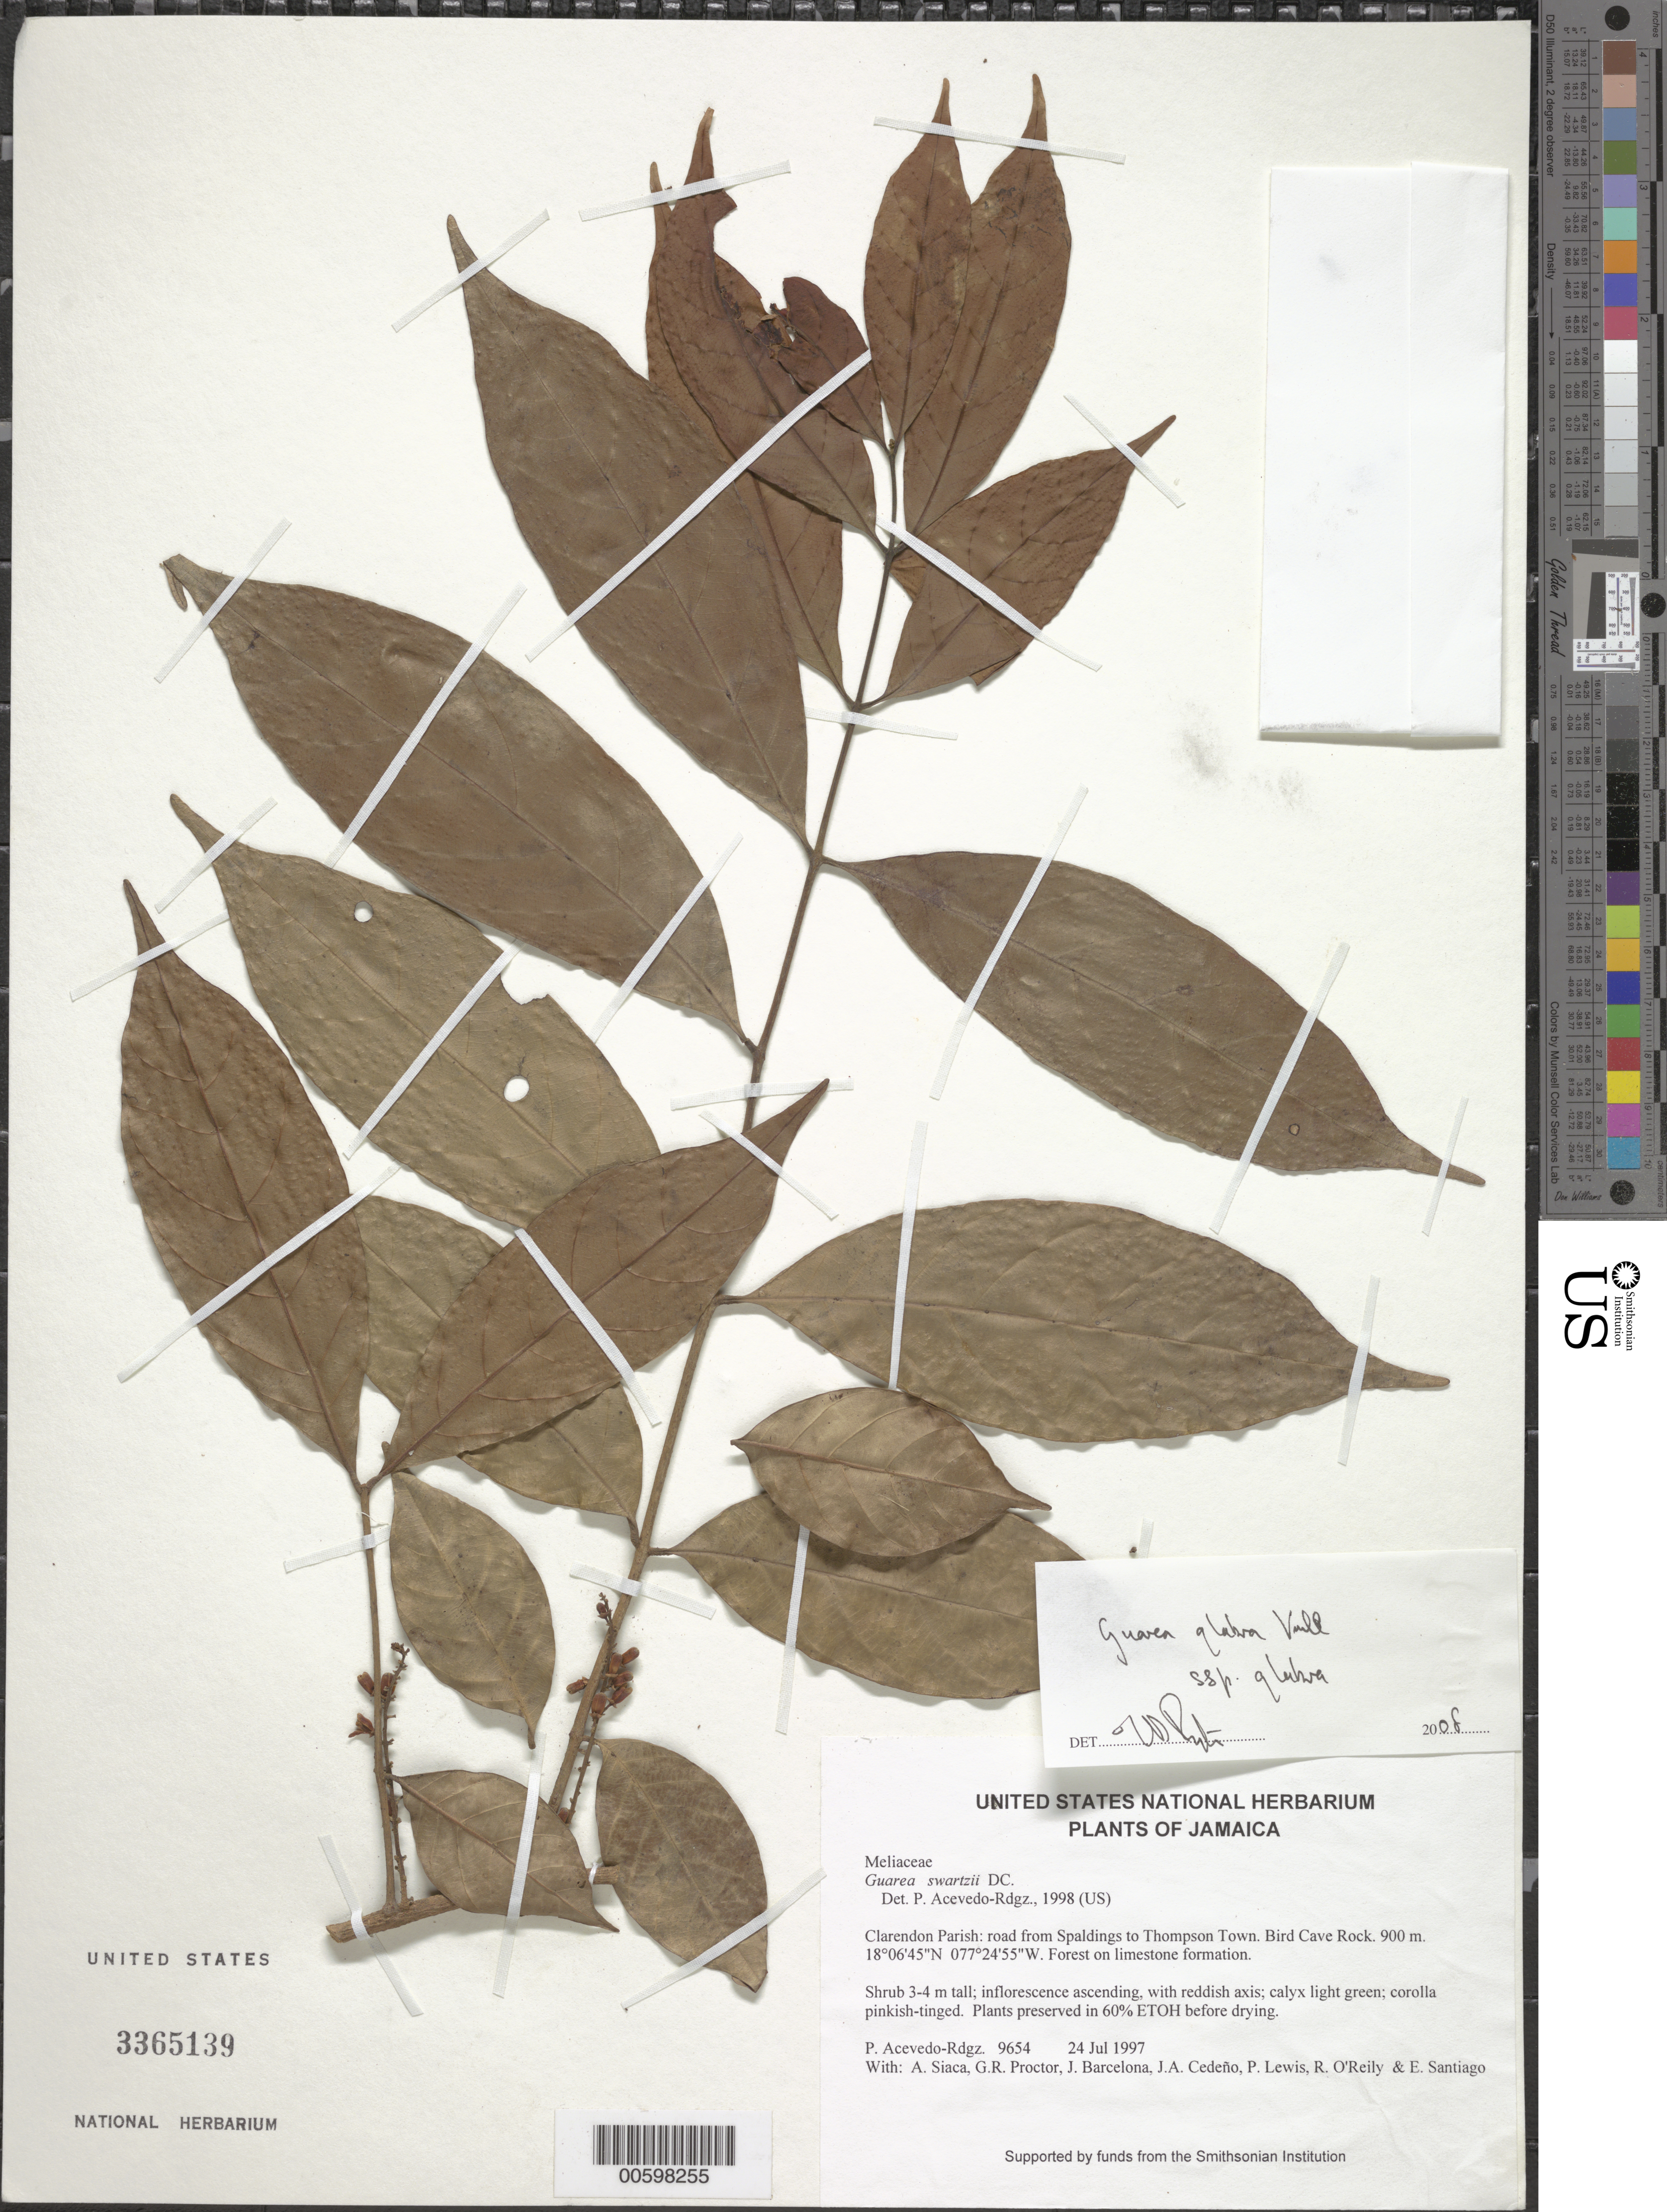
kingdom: Plantae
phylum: Tracheophyta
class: Magnoliopsida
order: Sapindales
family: Meliaceae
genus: Guarea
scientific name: Guarea glabra subsp. glabra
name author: Vahl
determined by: Pennington, T. D., (K)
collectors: P. Acevedo-Rodr., A. Siaca, G. R. Proctor, J. Barcelona, J. A. Cedeño M., P. Lewis & R. O'Reilly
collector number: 9654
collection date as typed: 24 Jul 1997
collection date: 1997-07-24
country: Jamaica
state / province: Clarendon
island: Jamaica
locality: Clarendon Parish: road from Spaldings to Thompson Town. Bird Cave Rock.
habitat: Forest on limestone formation.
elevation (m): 900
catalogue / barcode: US 3365139